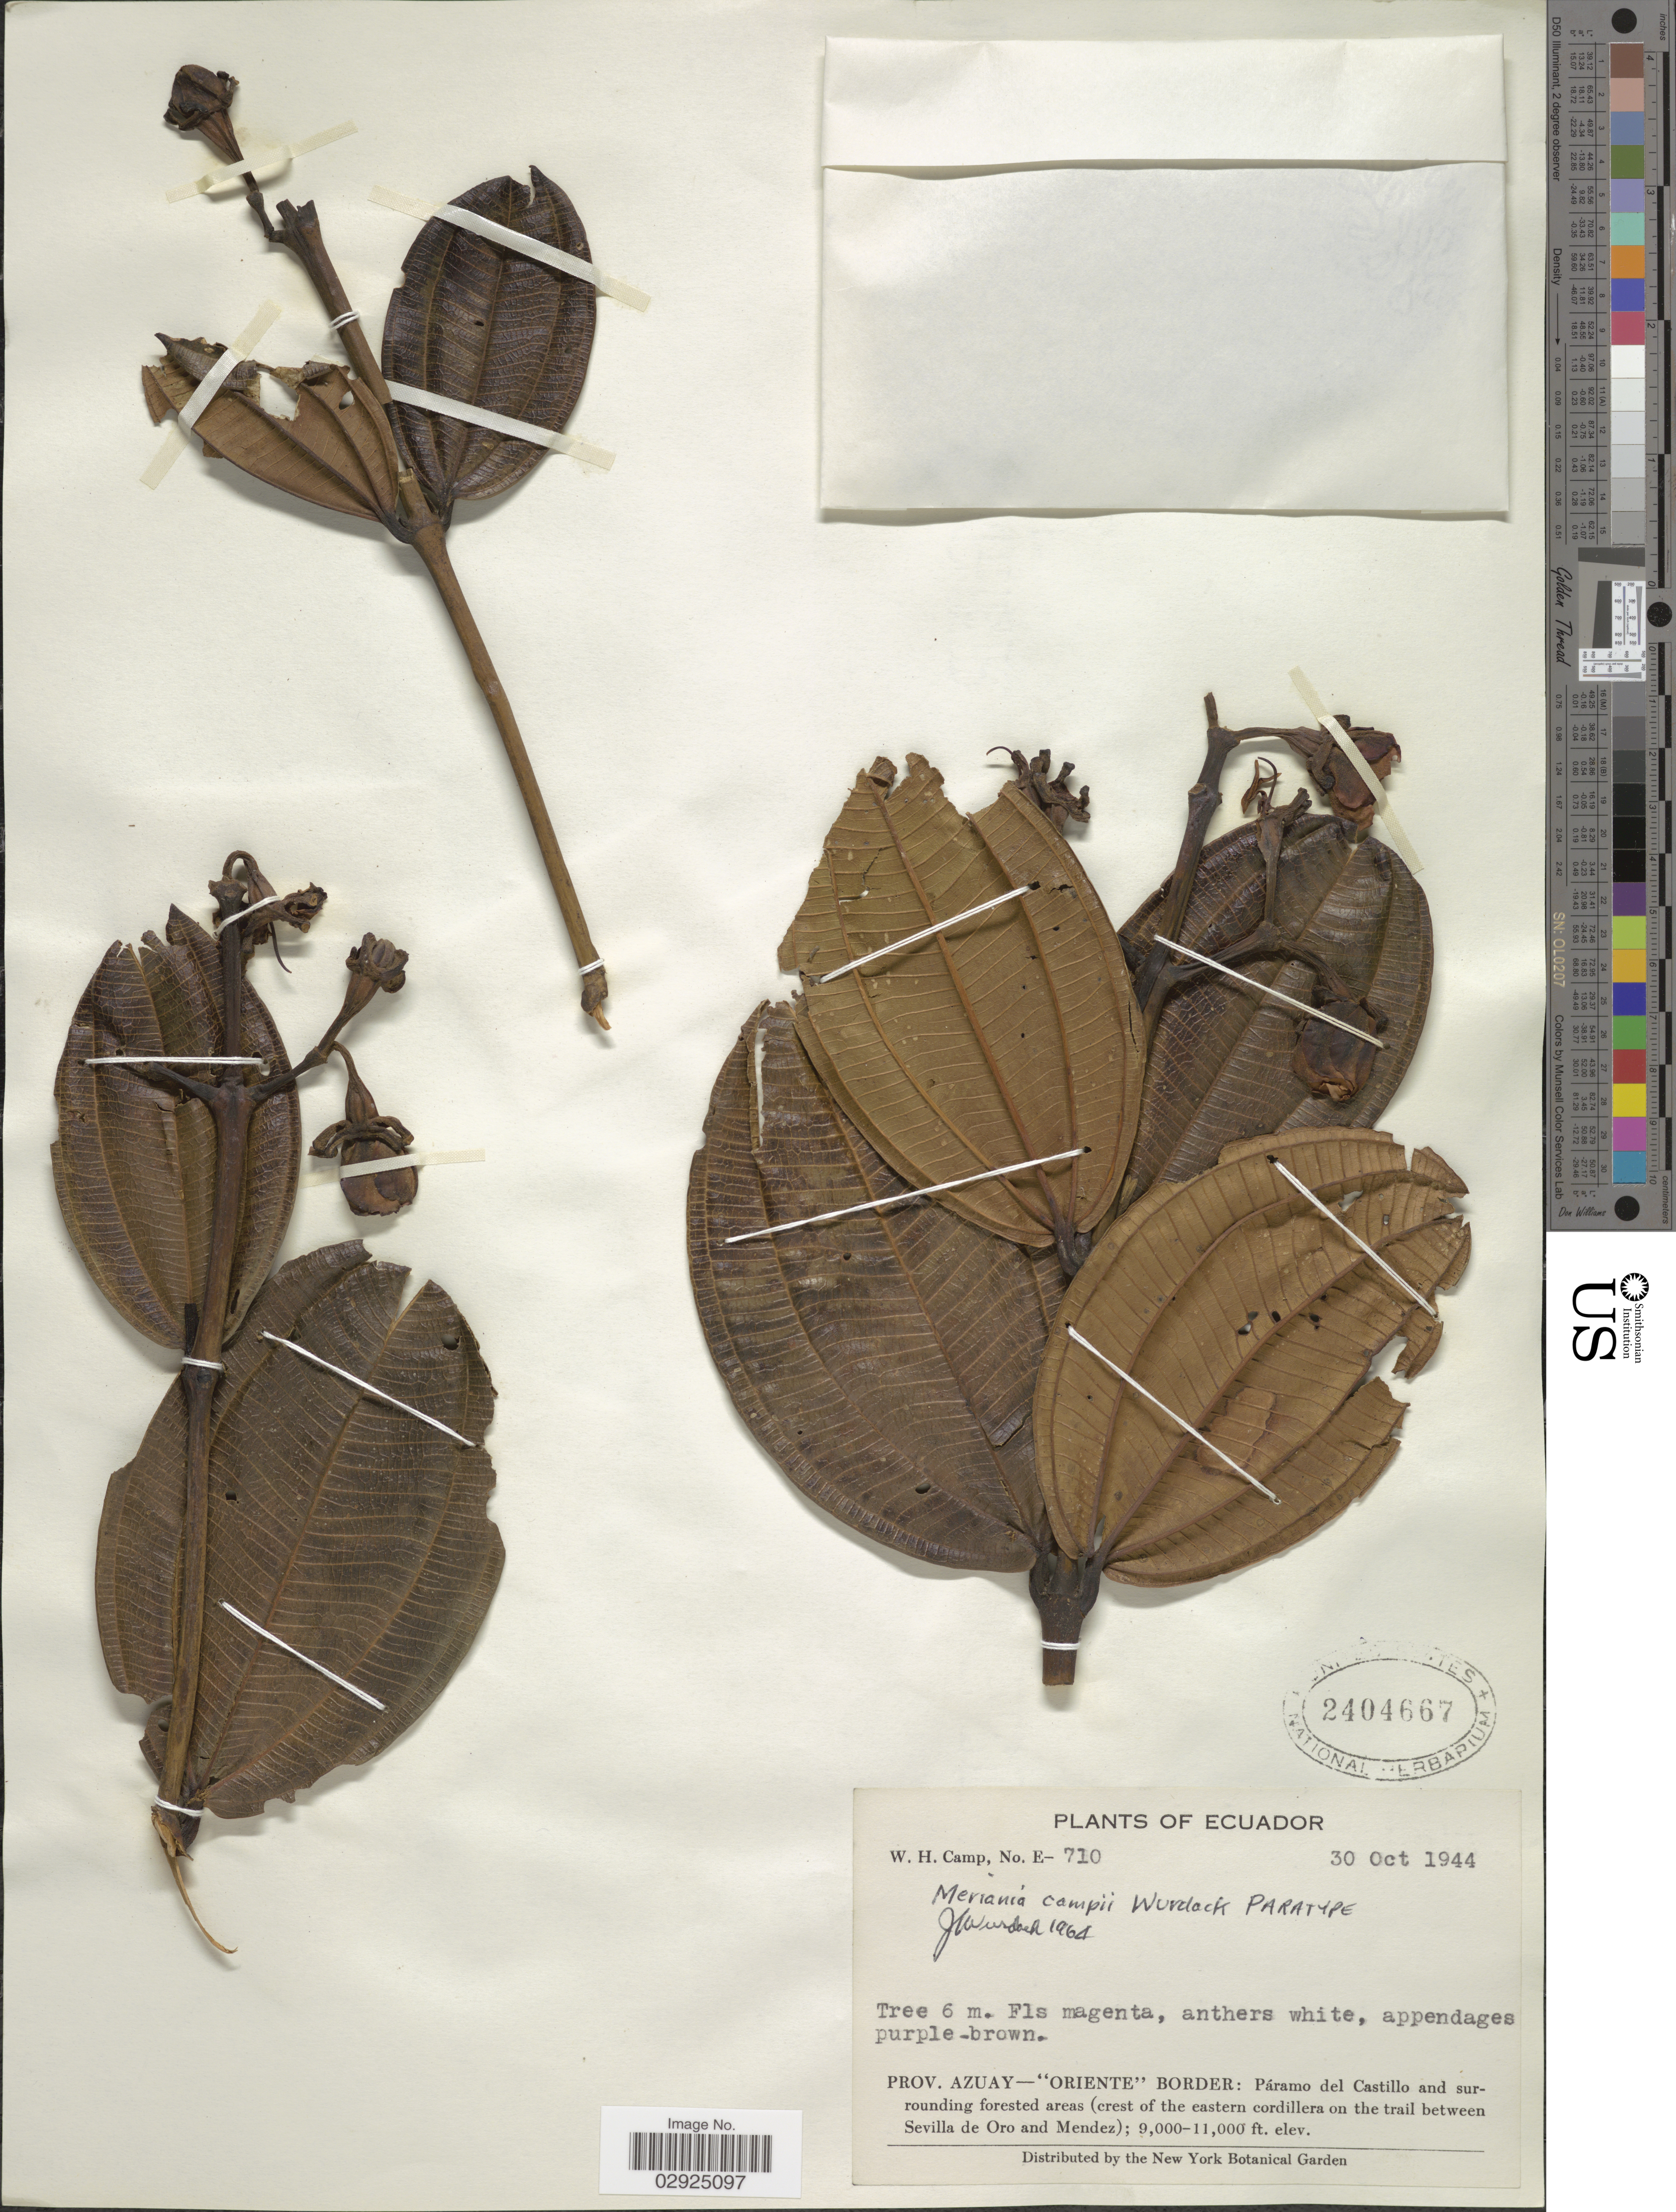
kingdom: Plantae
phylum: Tracheophyta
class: Magnoliopsida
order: Myrtales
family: Melastomataceae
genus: Meriania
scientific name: Meriania campii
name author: Wurdack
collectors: W. H. Camp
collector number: E-710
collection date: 1944-10-30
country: Ecuador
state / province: Azuay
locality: Oriente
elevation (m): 2743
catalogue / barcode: US 2404667